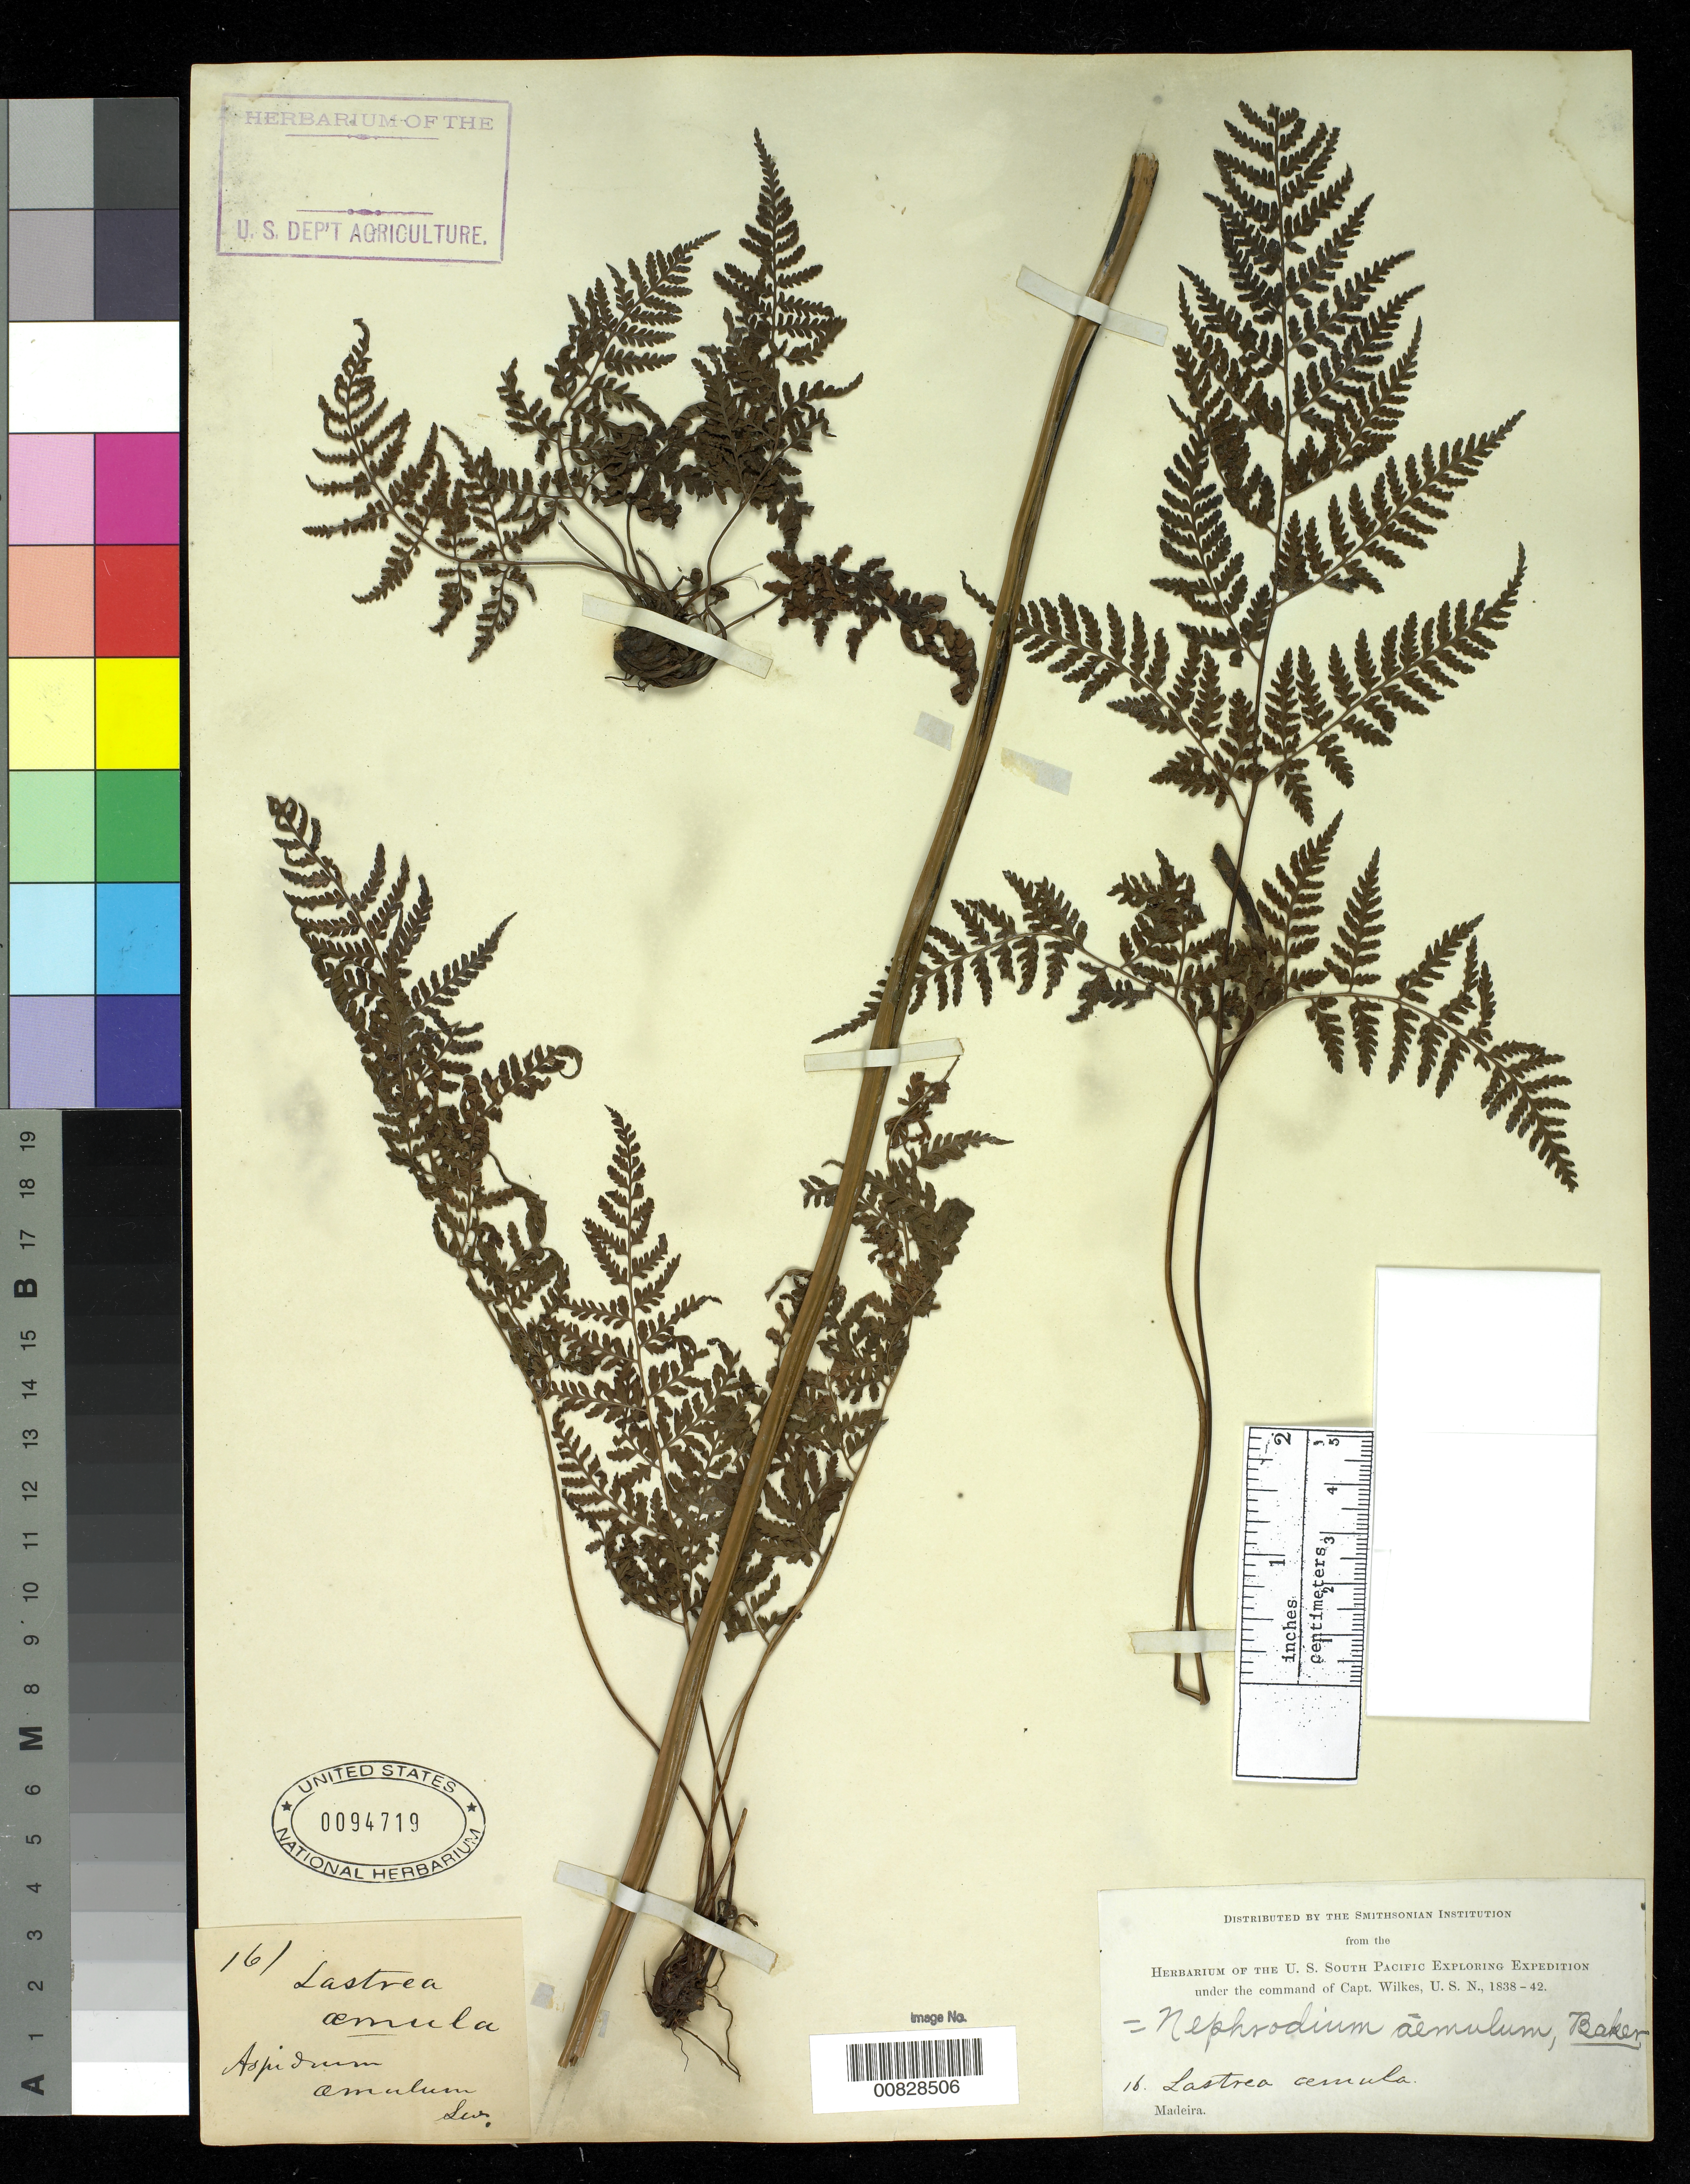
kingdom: Plantae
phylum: Tracheophyta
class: Polypodiopsida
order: Polypodiales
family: Dryopteridaceae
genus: Dryopteris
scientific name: Dryopteris aemula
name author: Kuntze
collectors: Wilkes Explor. Exped.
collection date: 1838/1842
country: Portugal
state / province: Madeira (Aut. Reg.)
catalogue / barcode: US 94719